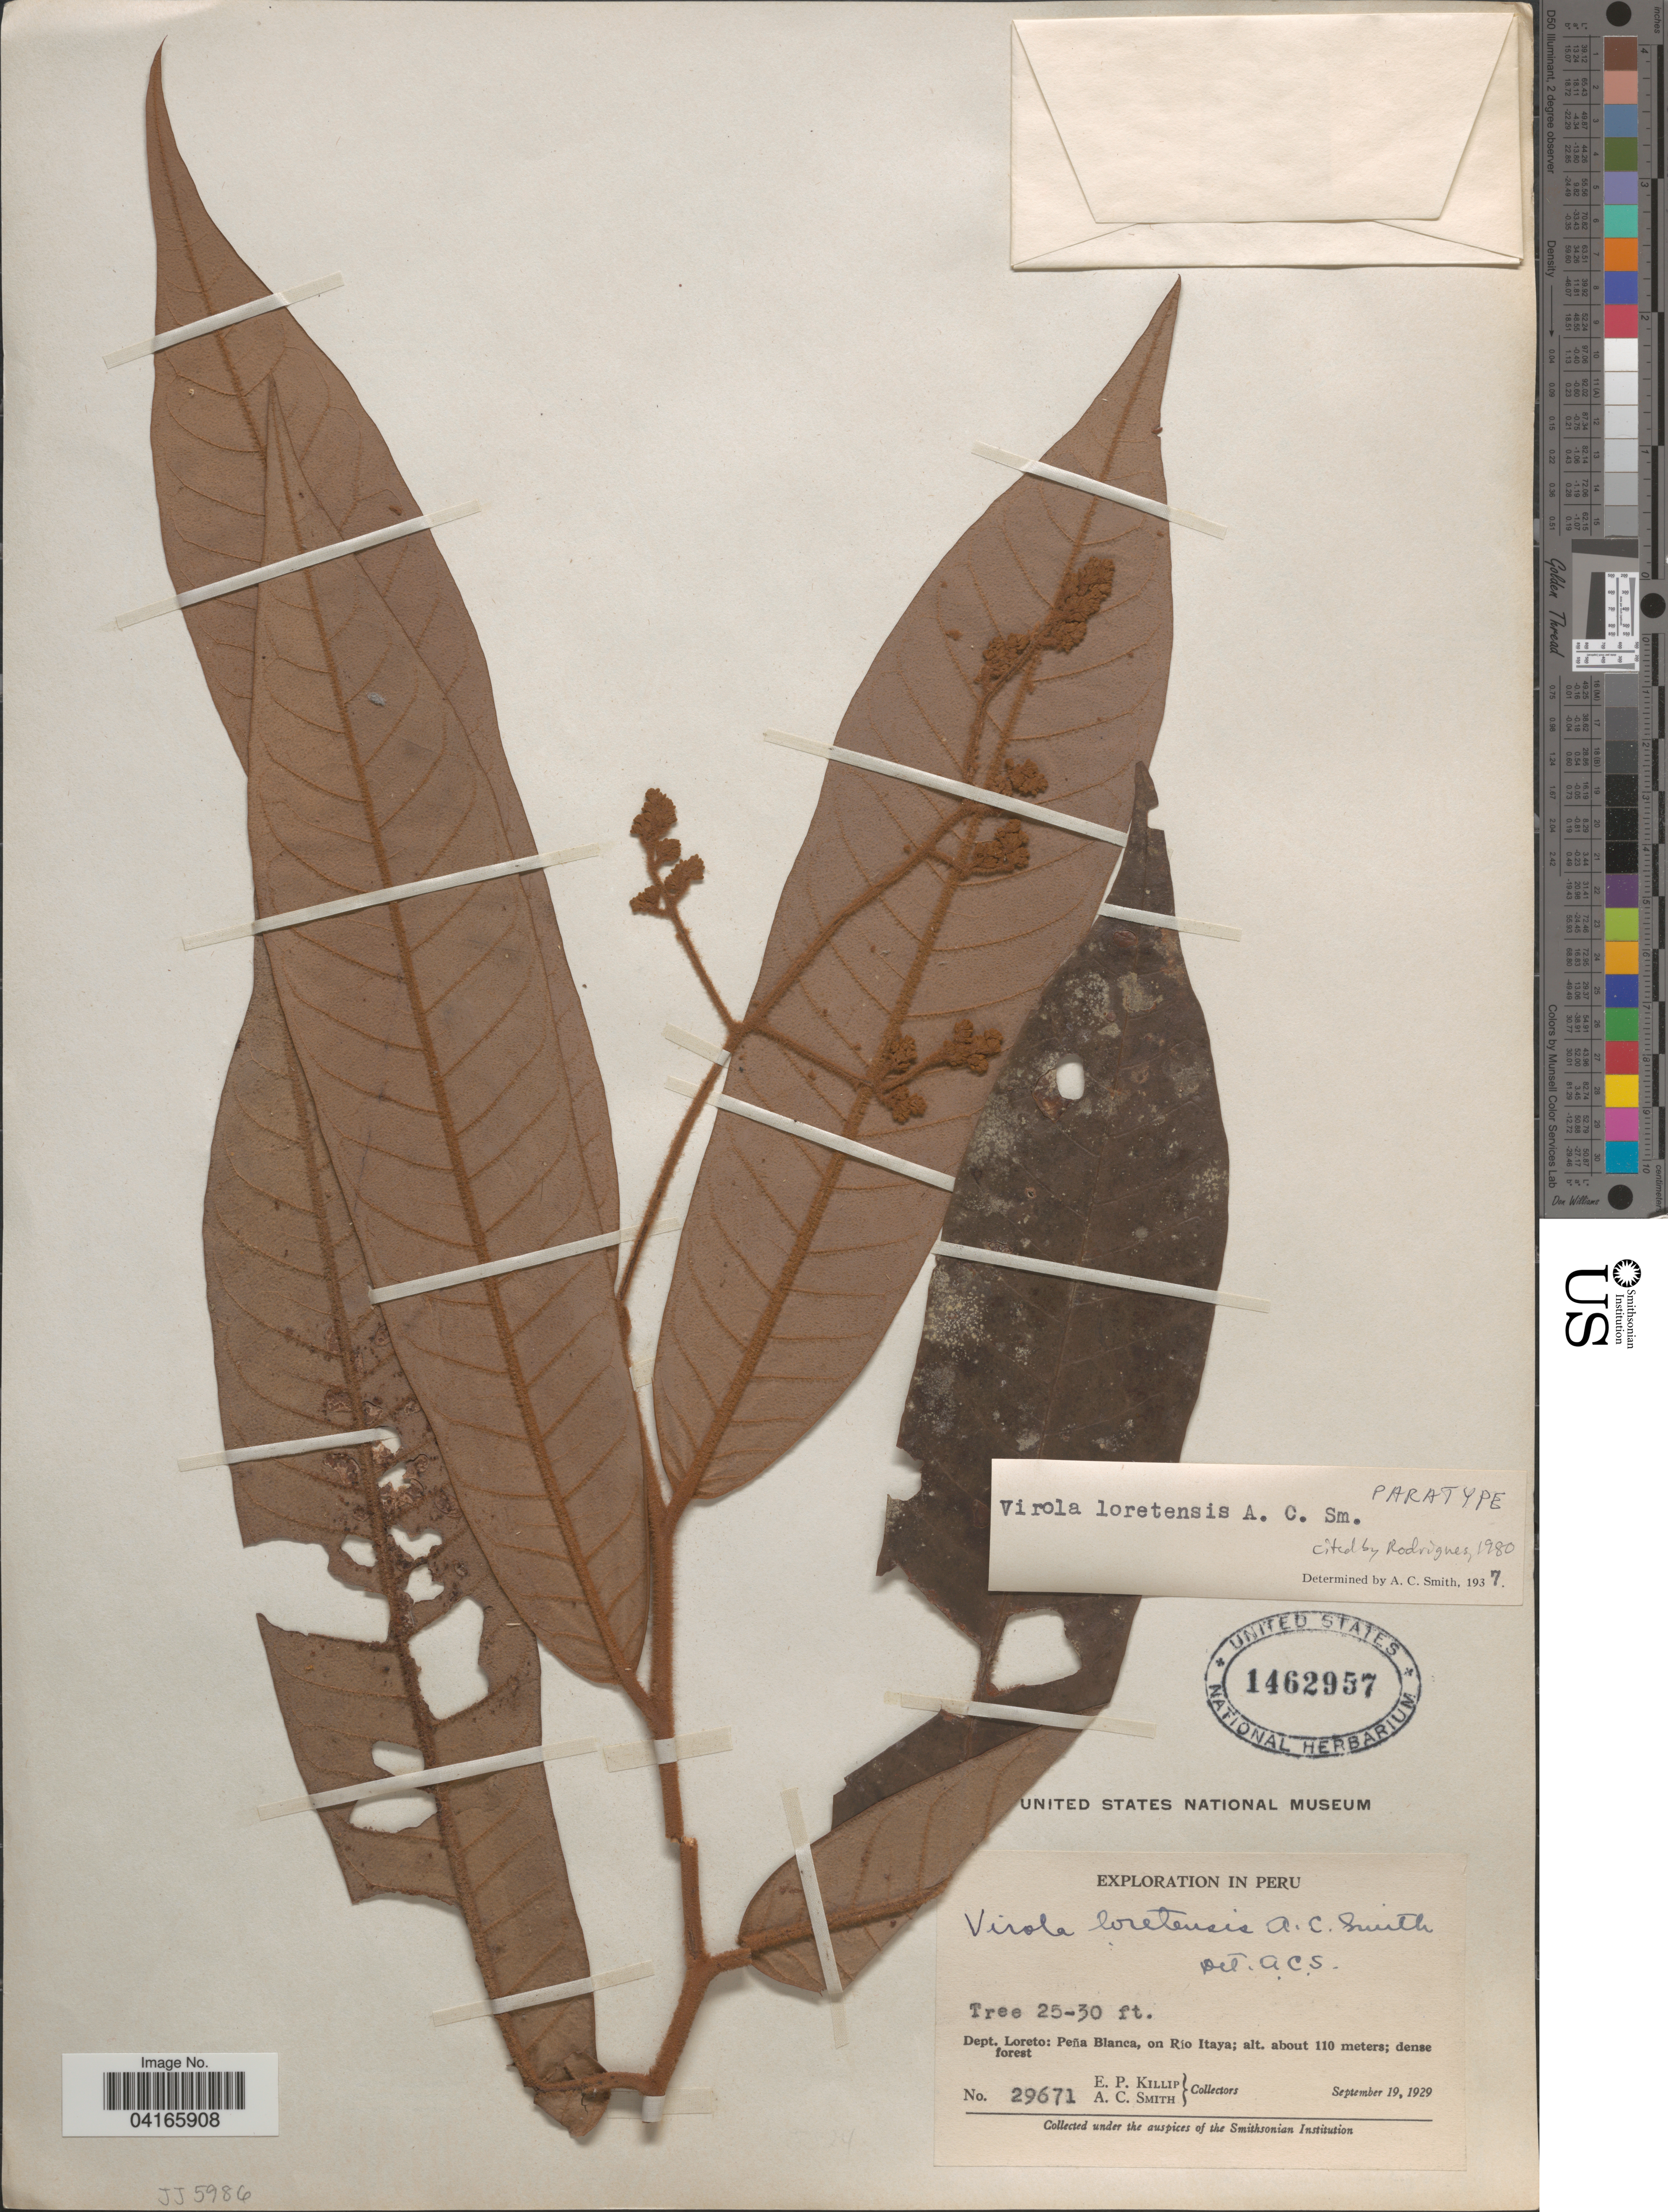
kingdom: Plantae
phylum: Tracheophyta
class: Magnoliopsida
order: Magnoliales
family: Myristicaceae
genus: Virola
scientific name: Virola loretensis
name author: A.C. Sm.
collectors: E. P. Killip & A. C. Smith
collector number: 29671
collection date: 1929-09-19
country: Peru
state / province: Loreto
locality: Exploration in Peru. Dept. Loreto: Peña Blanca, on Rio Itaya.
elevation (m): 110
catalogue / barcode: US 1462957